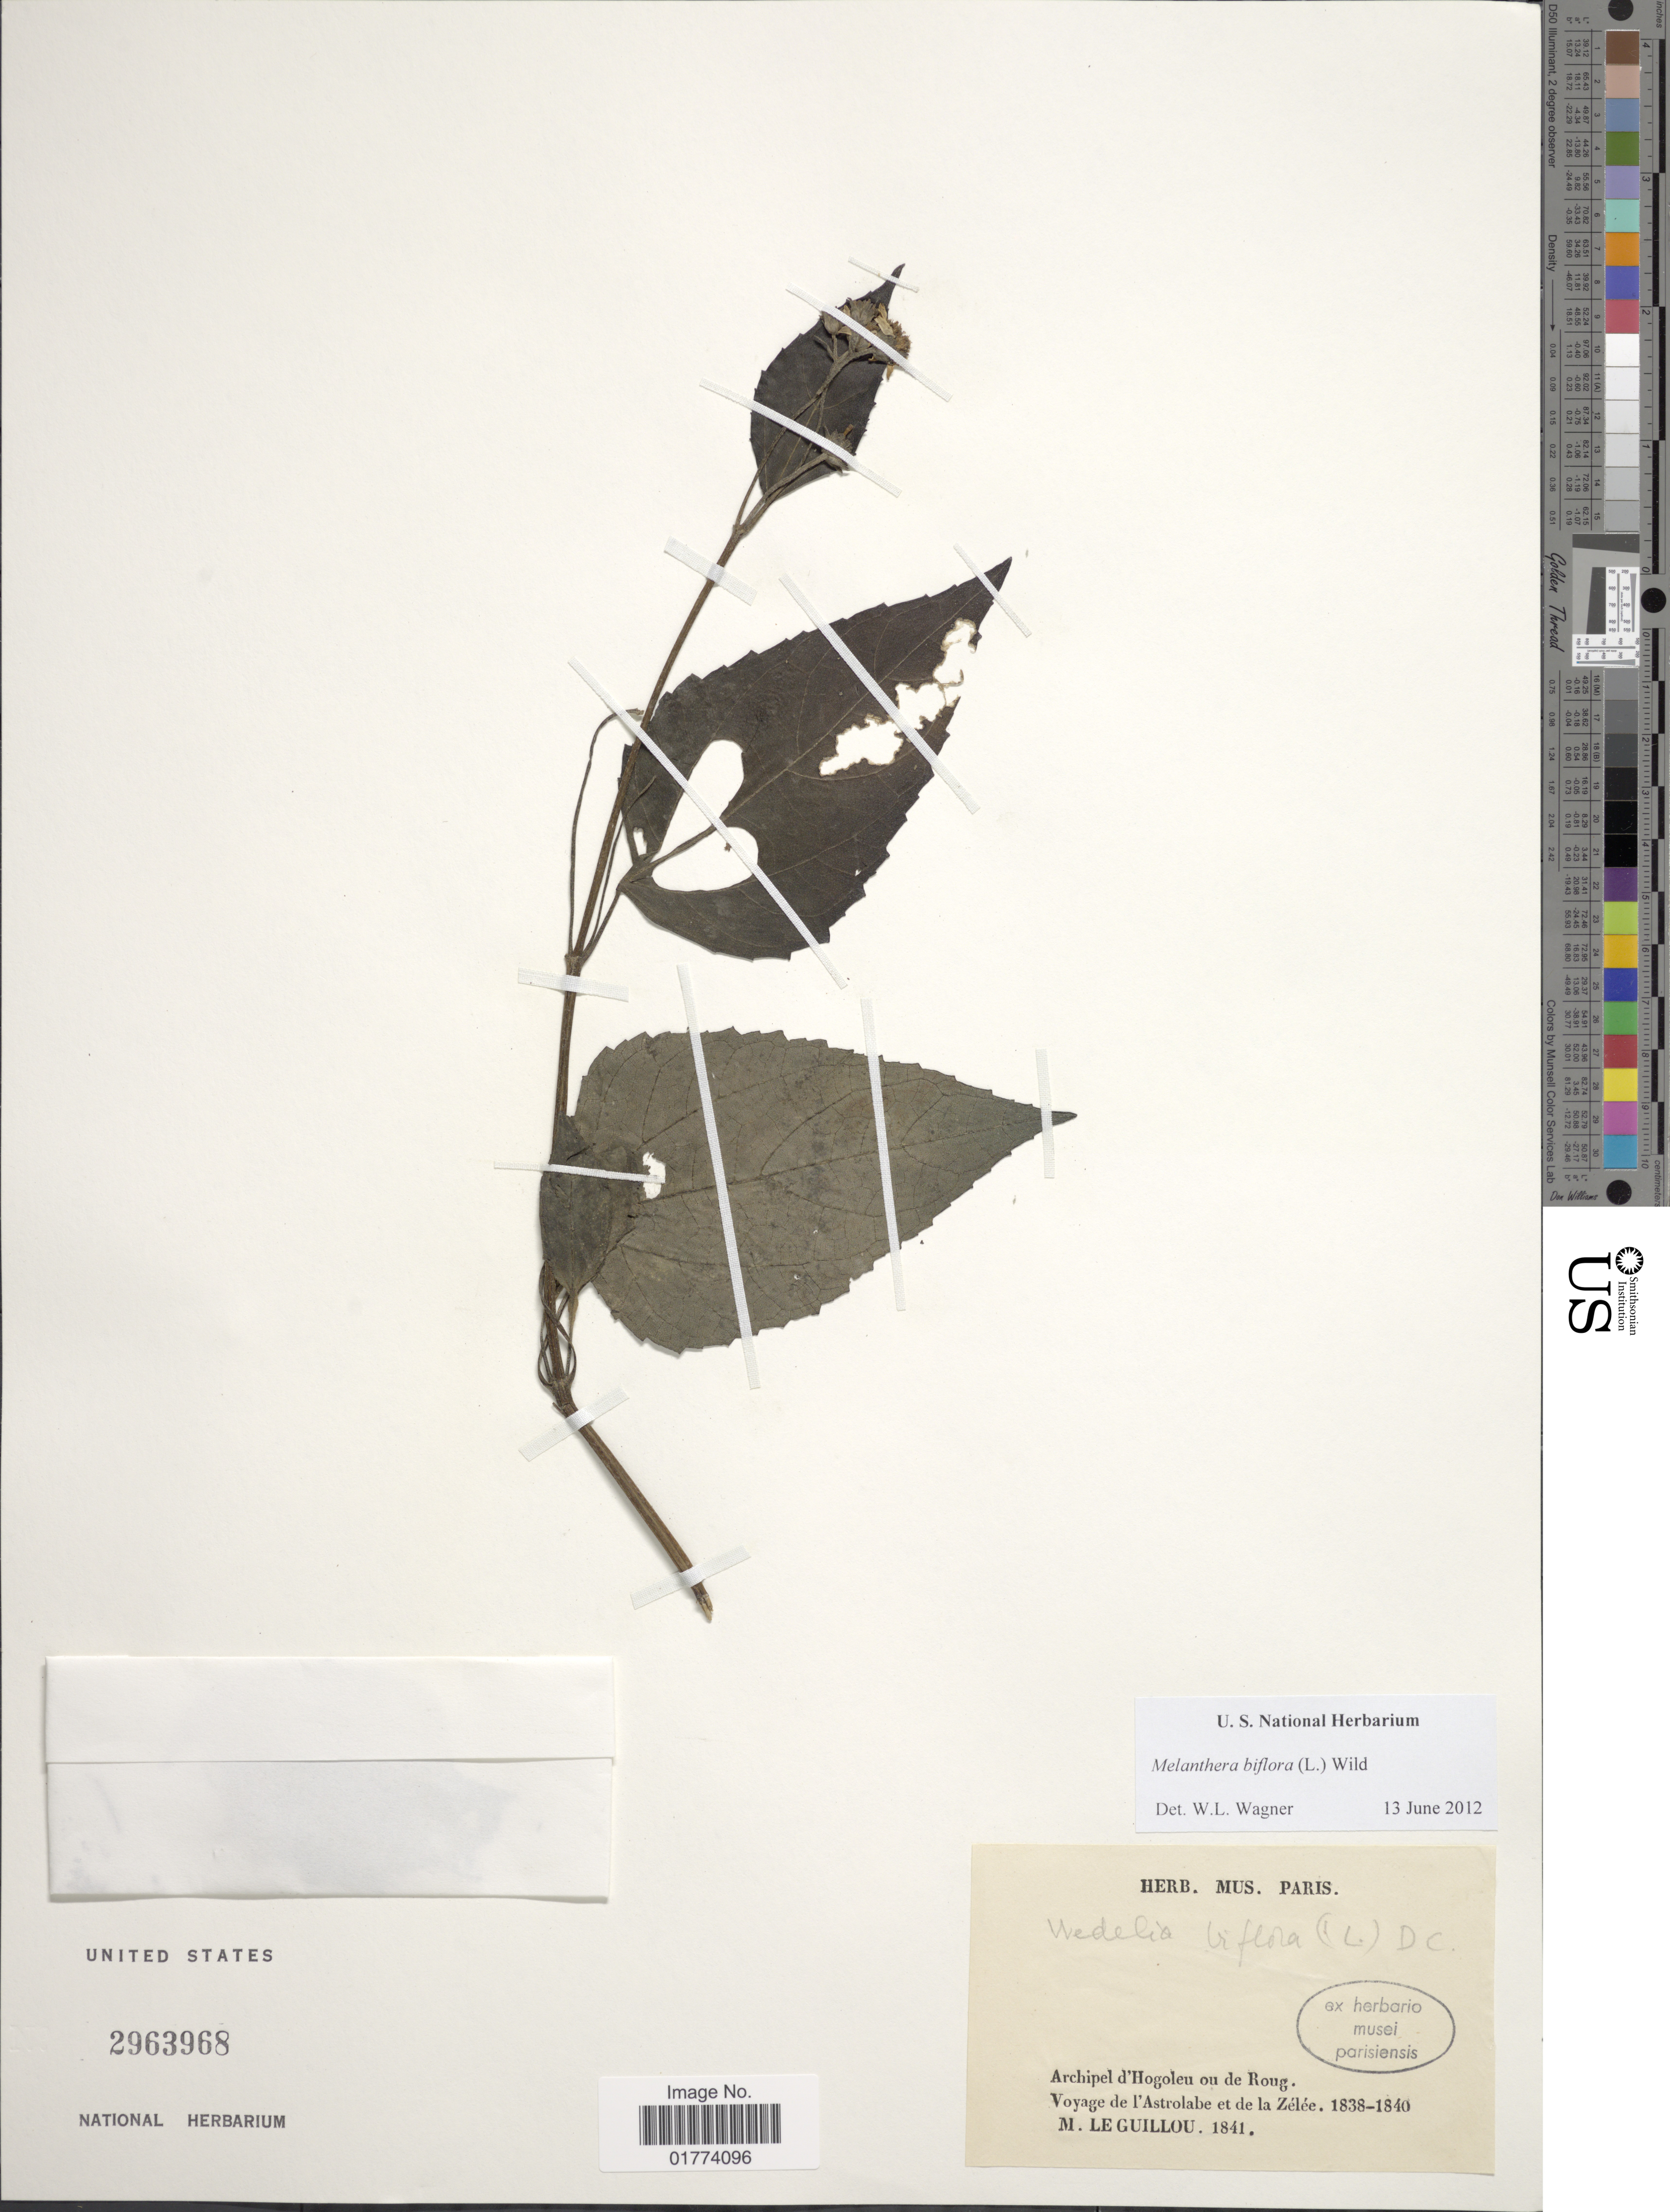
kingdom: Plantae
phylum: Tracheophyta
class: Magnoliopsida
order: Asterales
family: Asteraceae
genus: Wollastonia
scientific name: Wollastonia biflora var. biflora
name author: (L.) DC.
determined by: Wagner, W. L., (BOT), Smithsonian Institution - National Museum of Natural History (UNITED STATES)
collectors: M. Le Guillou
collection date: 1841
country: Micronesia, Federated States of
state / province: Truk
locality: Voyage de l'Astrolabe et de la Zelee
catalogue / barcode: US 2963968